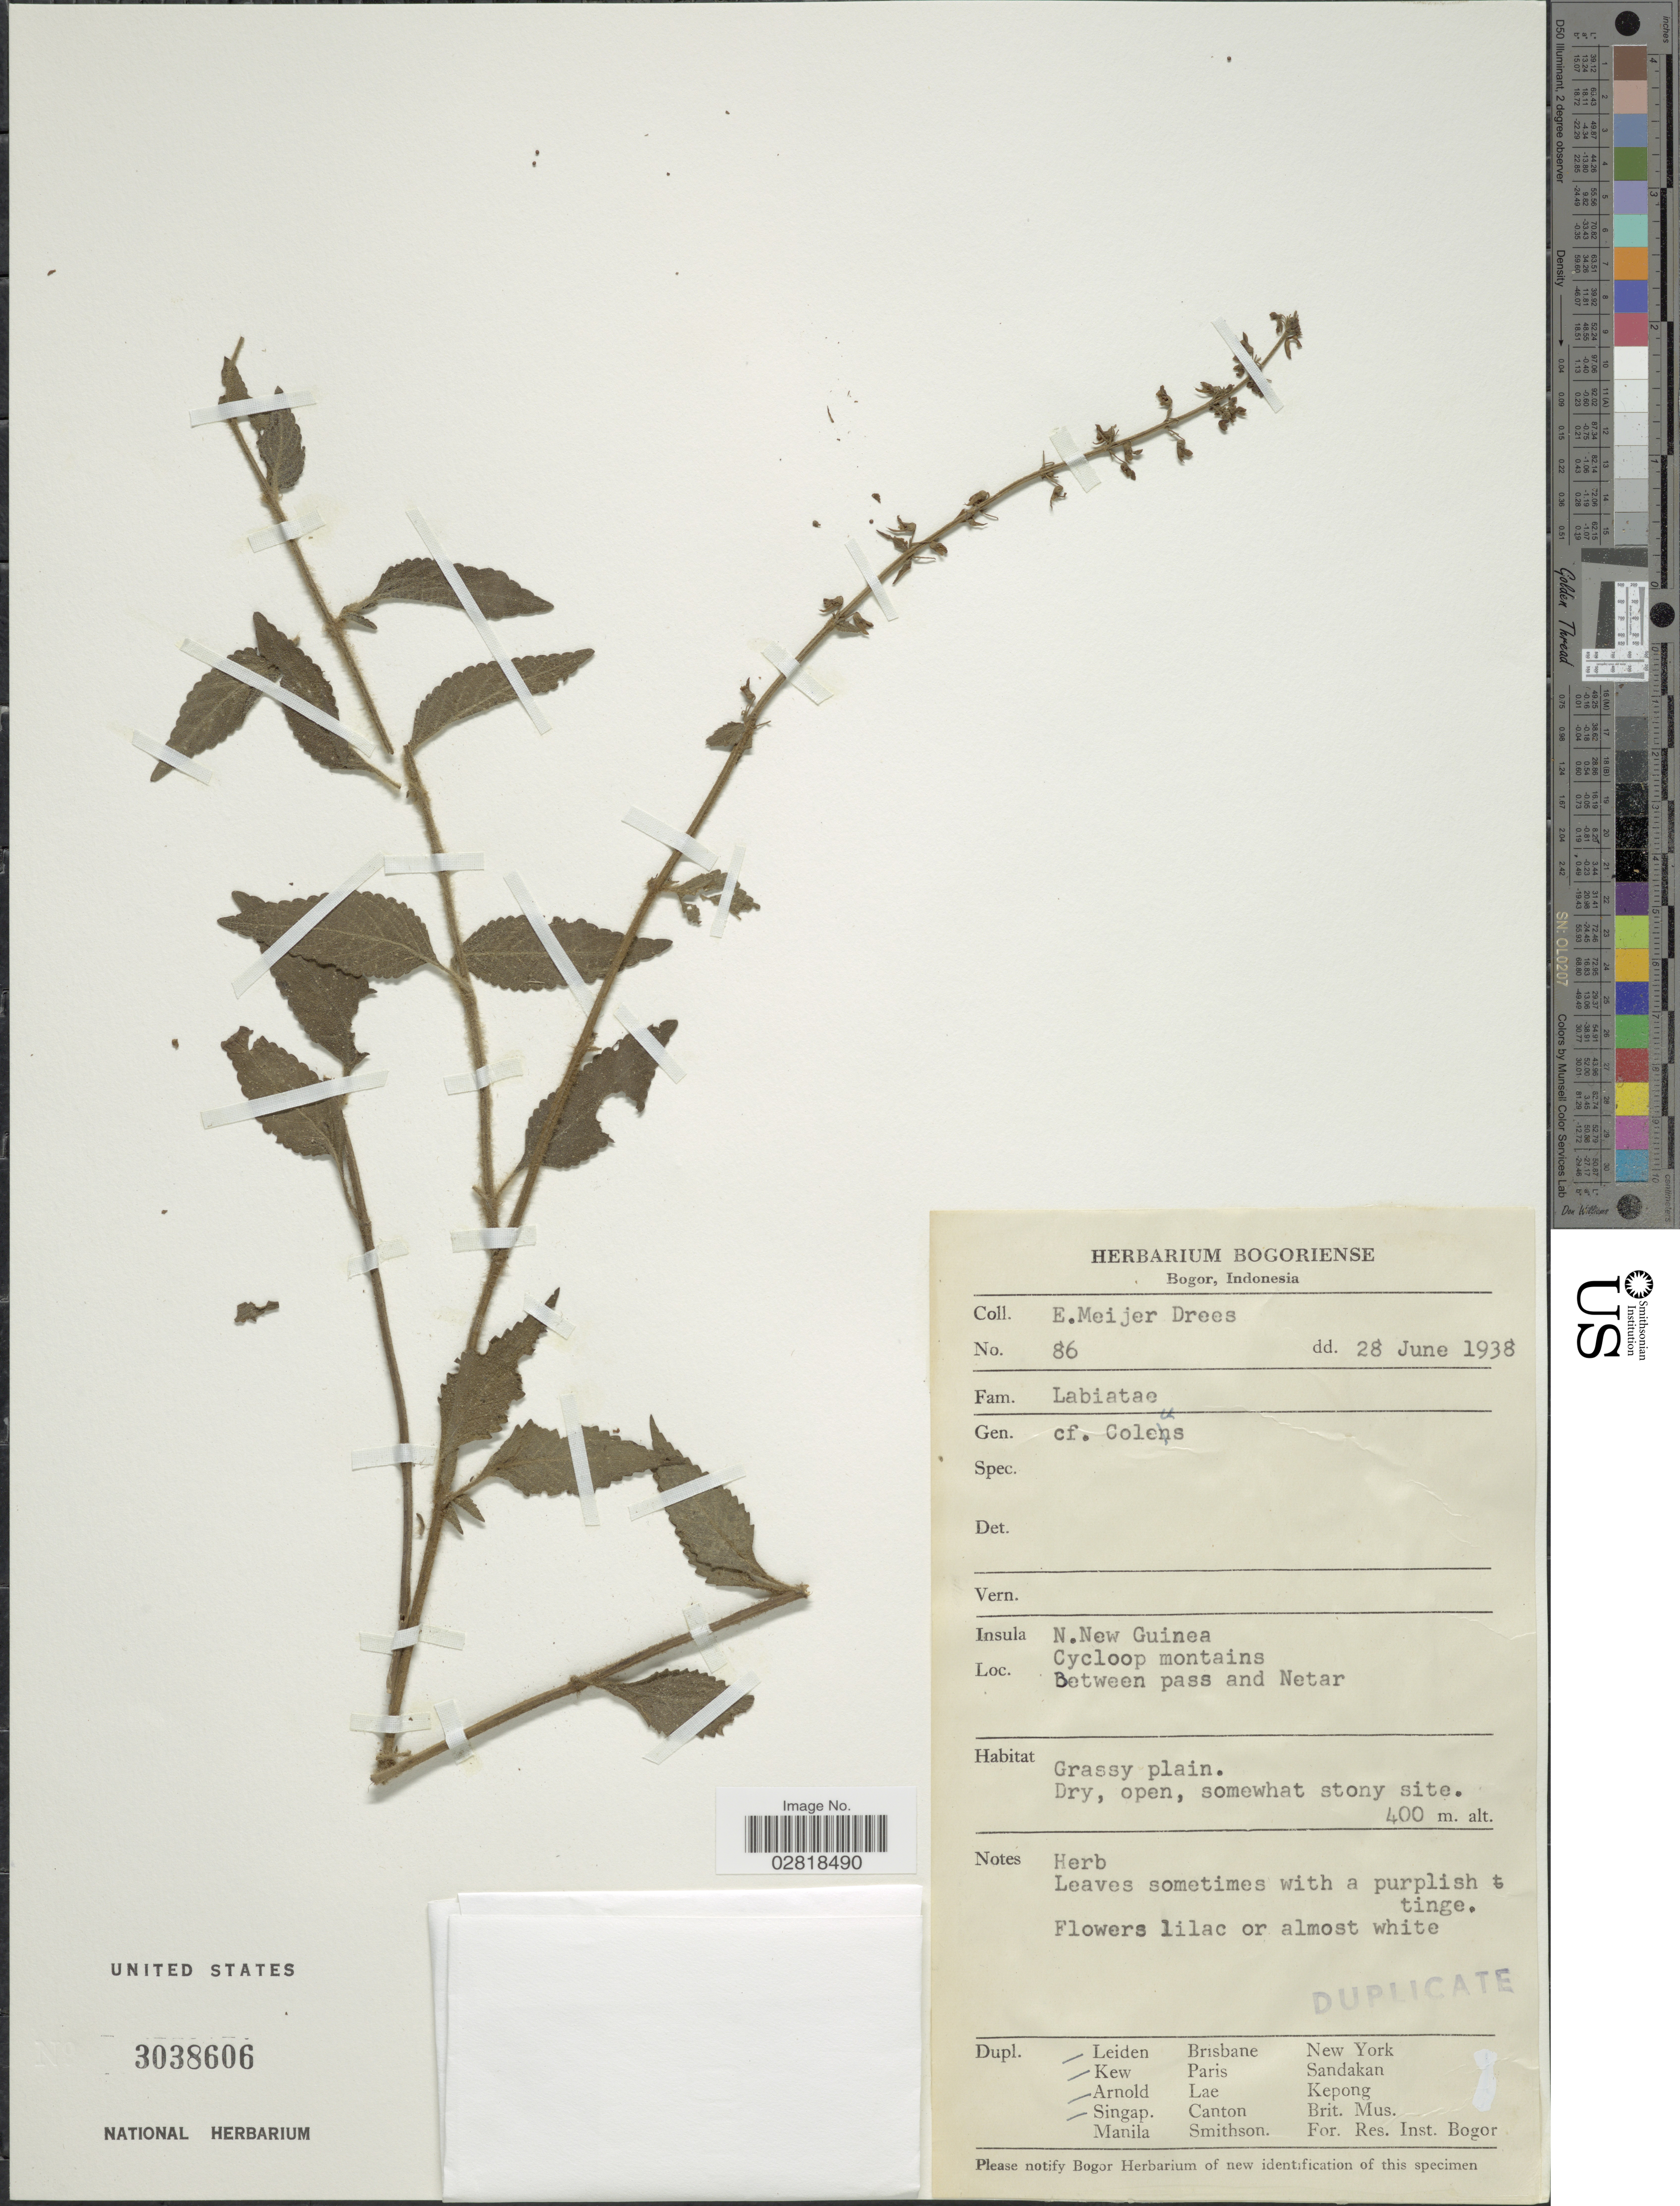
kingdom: Plantae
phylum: Tracheophyta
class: Magnoliopsida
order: Lamiales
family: Lamiaceae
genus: Plectranthus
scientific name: Plectranthus sp.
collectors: E. Meijer-Drees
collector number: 86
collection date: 1938-06-28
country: Indonesia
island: New Guinea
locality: Insula N. New Guinea. Cycloop mountains. Between pass and Netar.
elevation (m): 400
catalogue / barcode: US 3038606